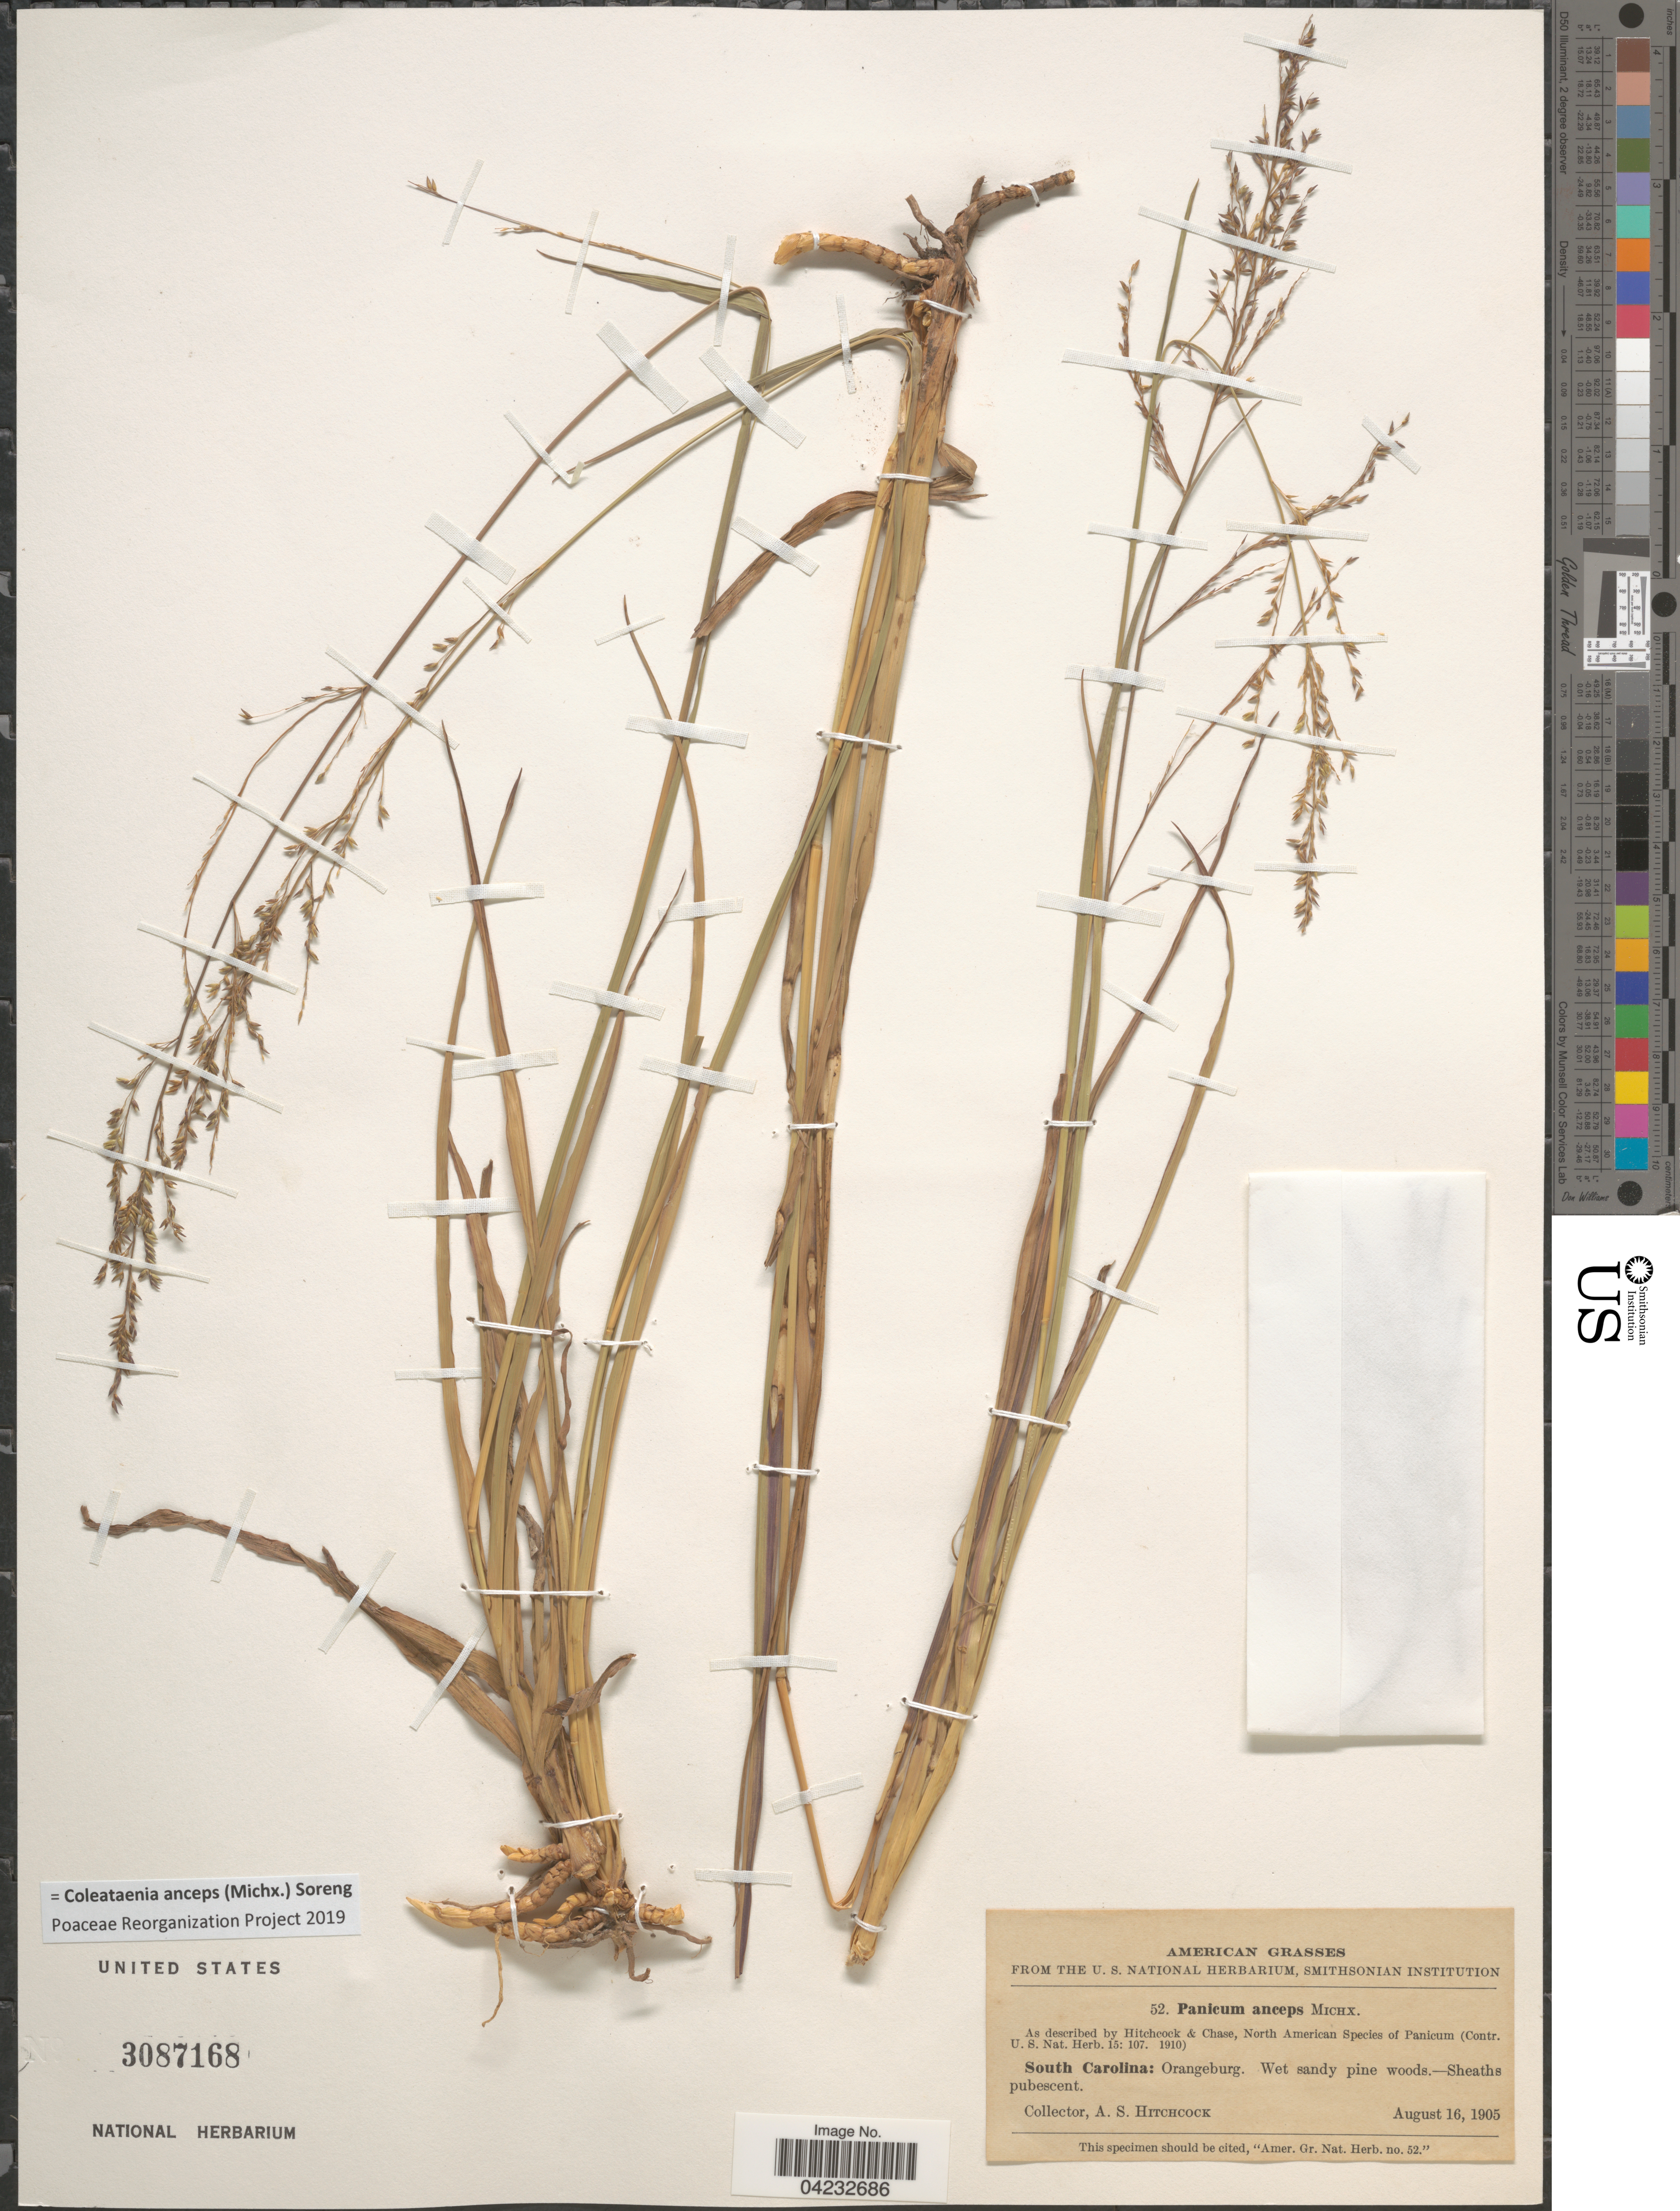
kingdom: Plantae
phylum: Tracheophyta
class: Liliopsida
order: Poales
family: Poaceae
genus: Coleataenia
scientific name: Coleataenia anceps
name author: (Michx.) Soreng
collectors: A. S. Hitchcock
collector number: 52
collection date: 1905-08-16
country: United States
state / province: South Carolina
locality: Orangeburg.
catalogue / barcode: US 3087168